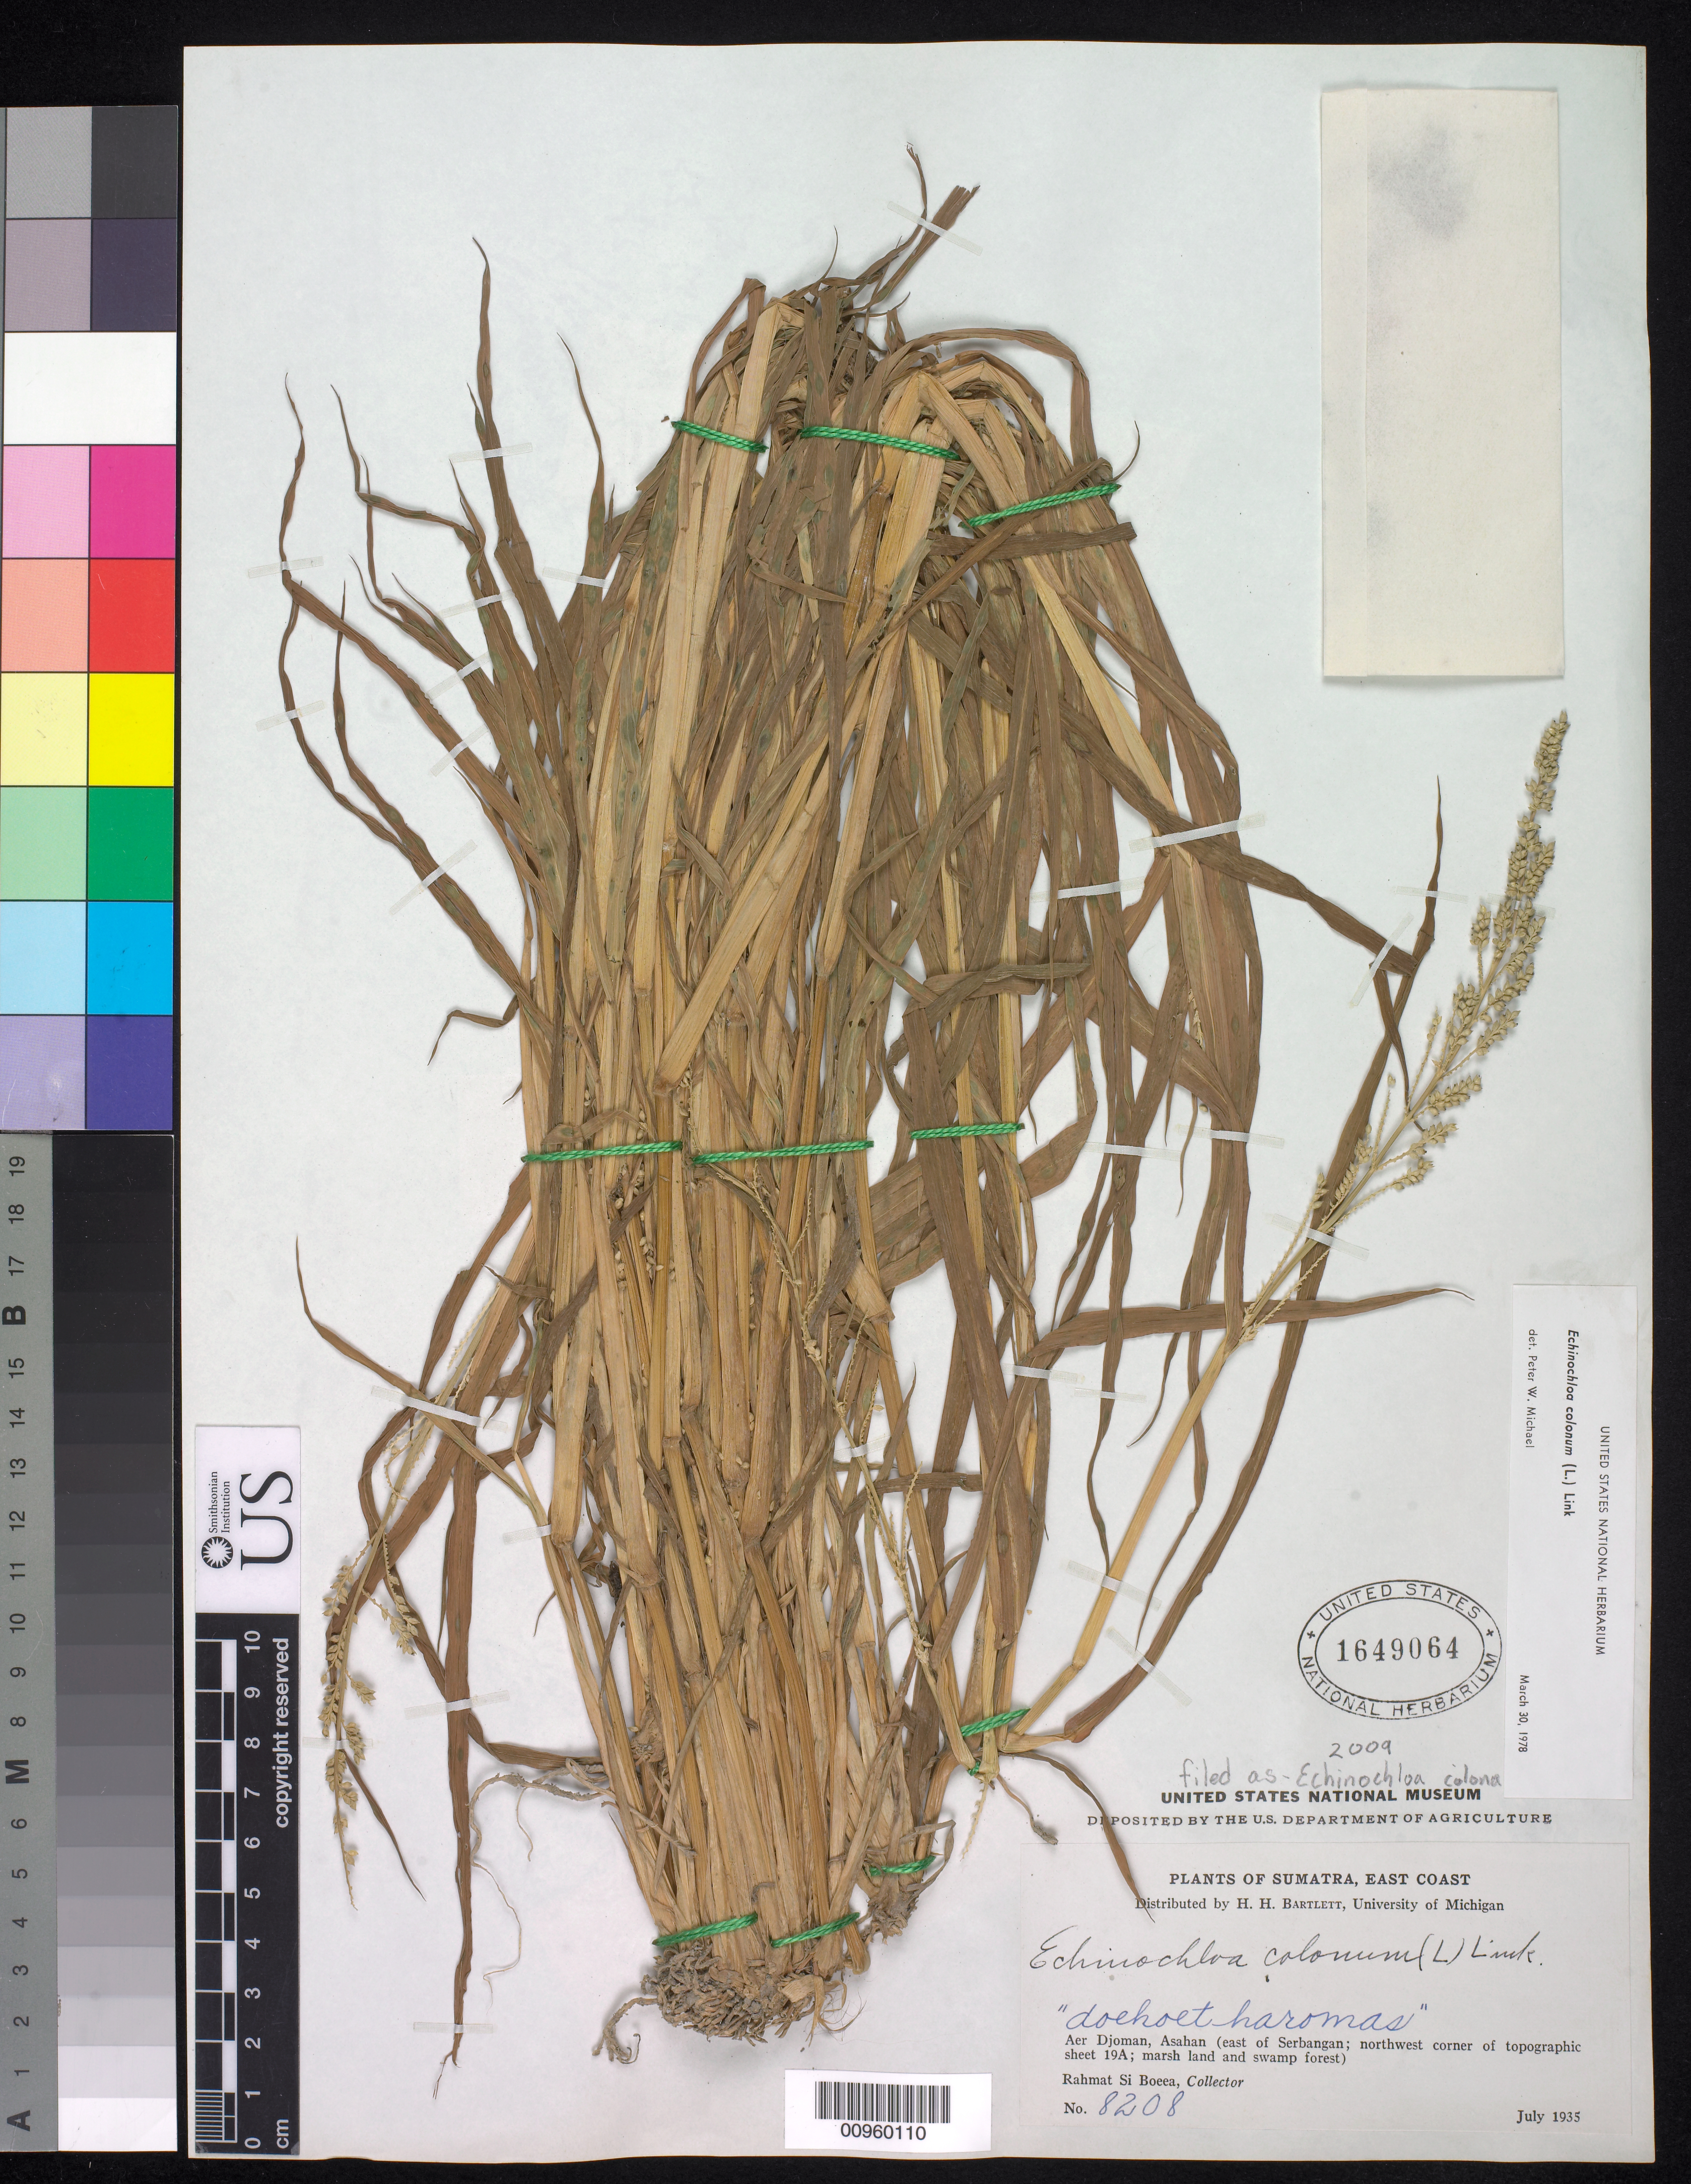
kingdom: Plantae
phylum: Tracheophyta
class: Liliopsida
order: Poales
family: Poaceae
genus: Echinochloa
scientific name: Echinochloa colona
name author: (L.) Link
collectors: Rahmat Si Boeea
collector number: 8208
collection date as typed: Jul 1935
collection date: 1935-07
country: Indonesia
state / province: Sumatra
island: Sumatra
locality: Marsh land and swamp forest.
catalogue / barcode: US 1649064